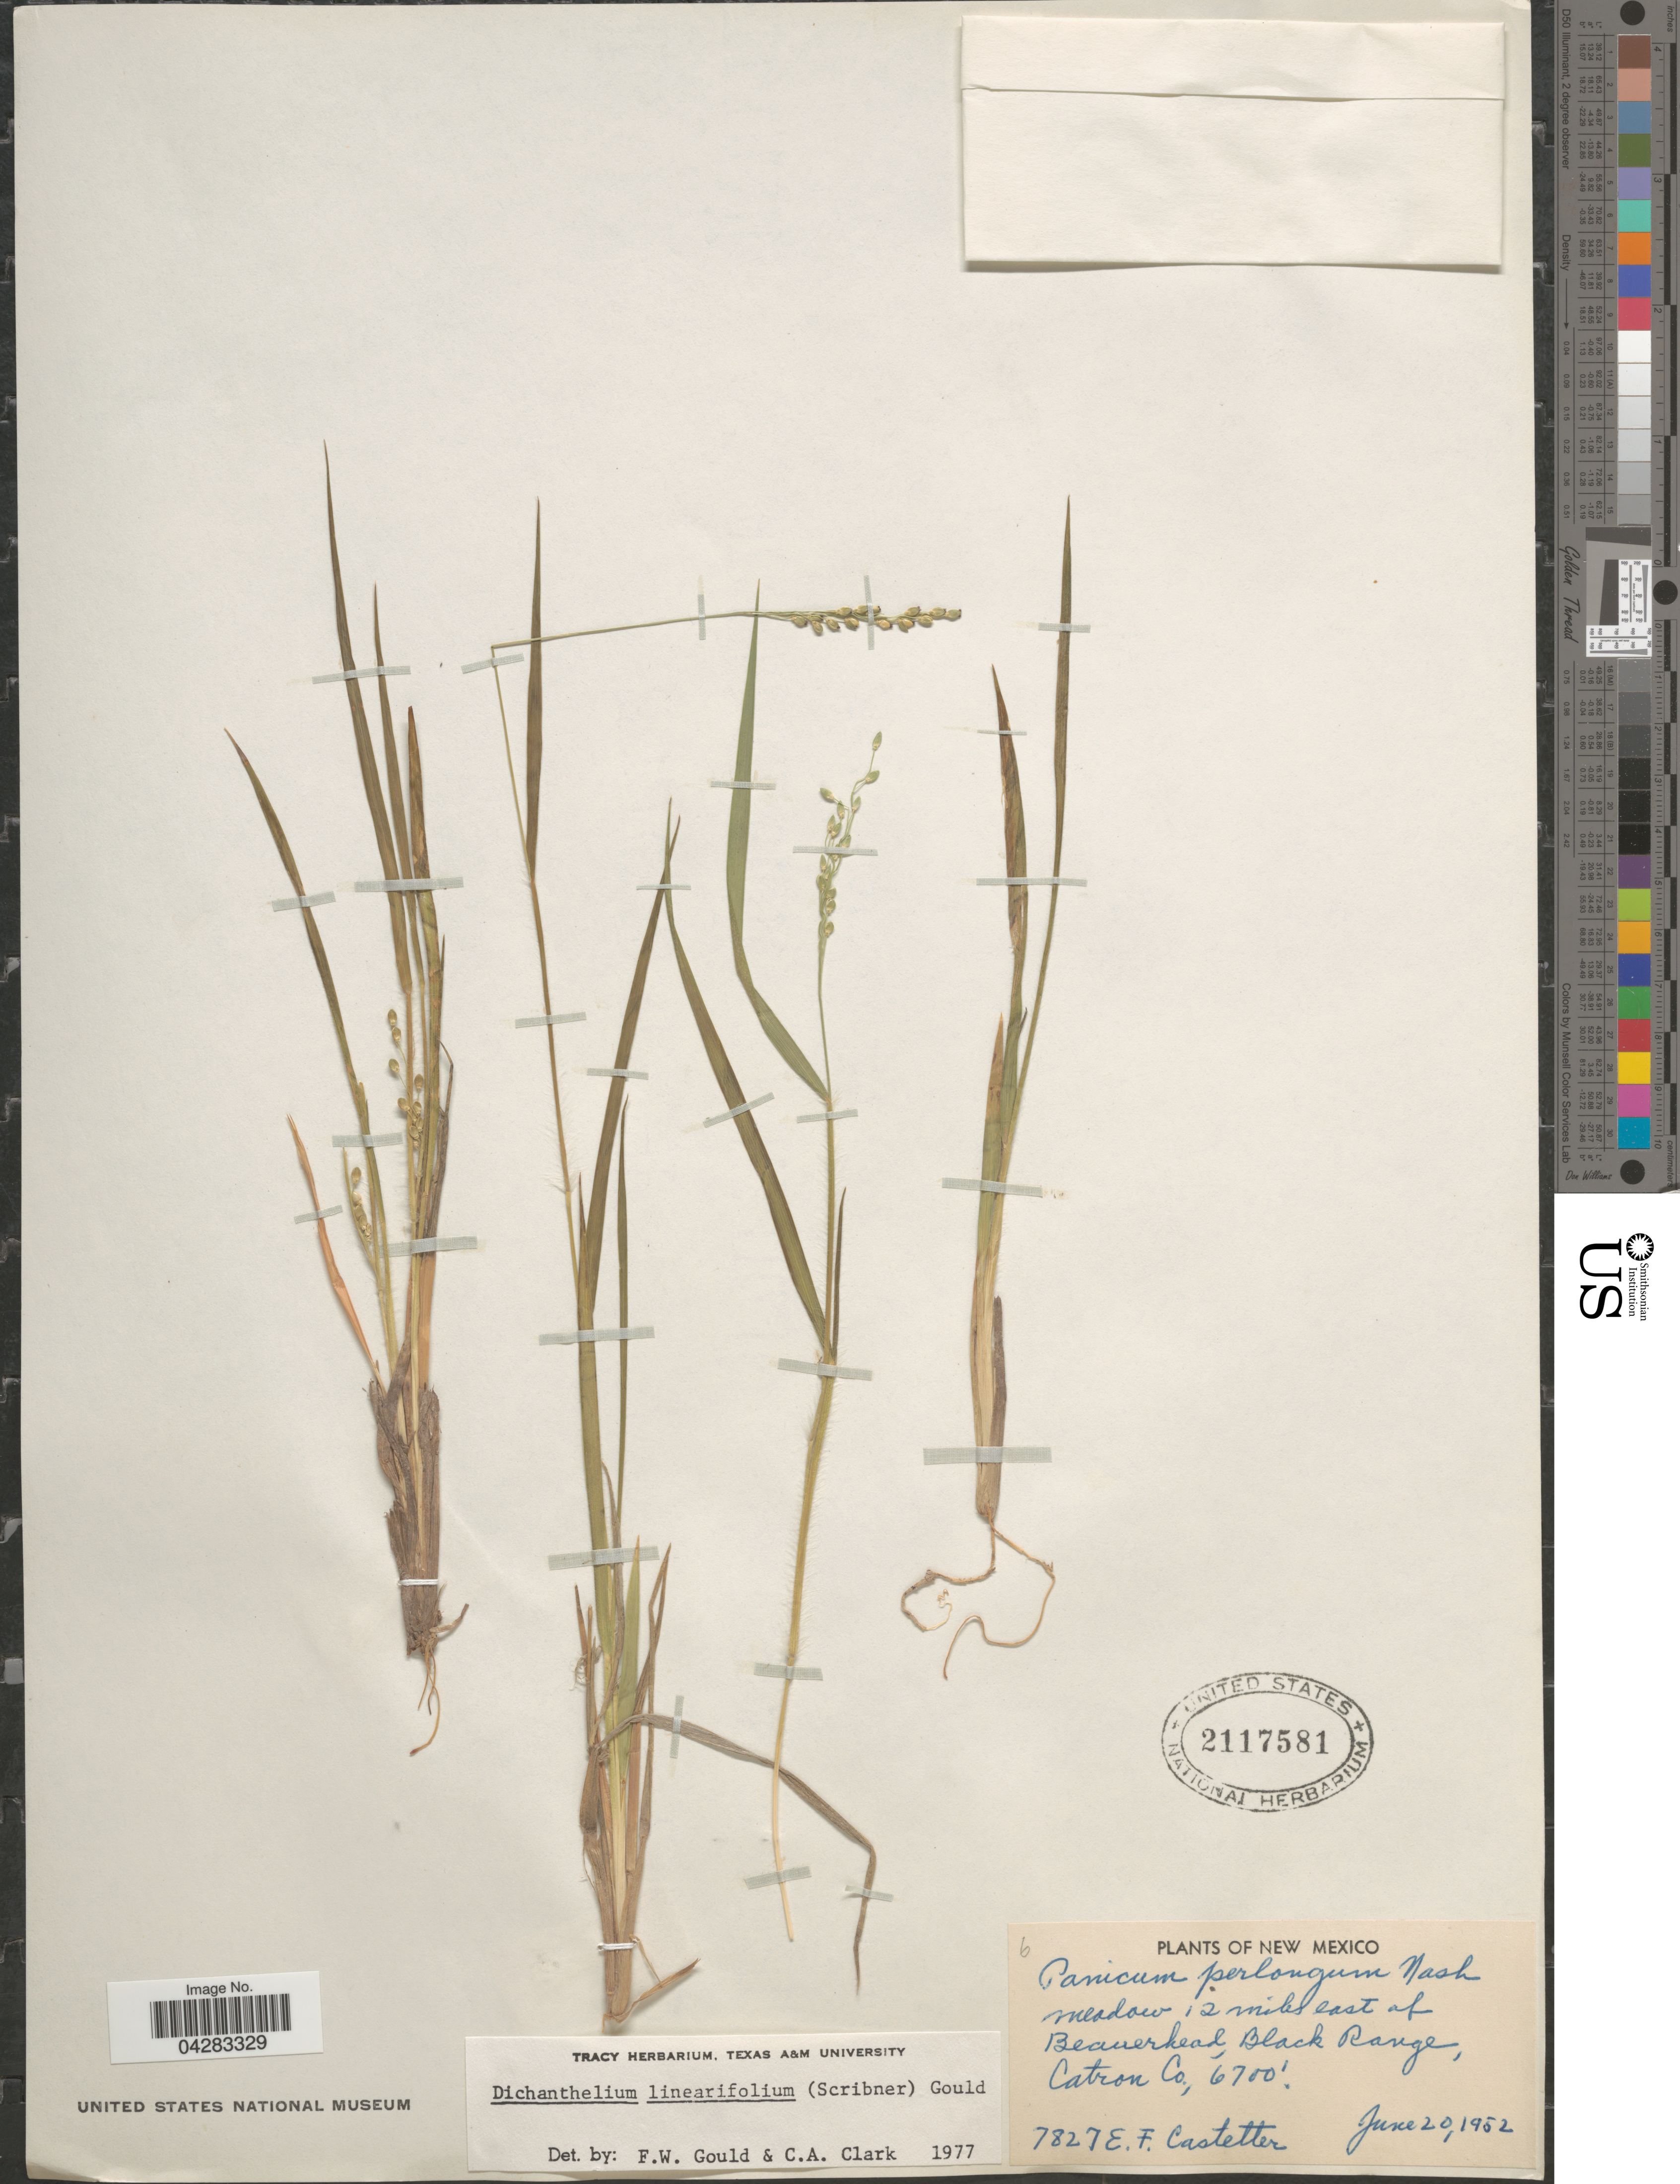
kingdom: Plantae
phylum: Tracheophyta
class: Liliopsida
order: Poales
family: Poaceae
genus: Dichanthelium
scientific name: Dichanthelium linearifolium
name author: (Scribn.) Gould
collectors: E. F. Castetter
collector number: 7827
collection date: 1952-06-20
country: United States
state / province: New Mexico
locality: Meadow 12 miles east of Beaverhead, Black Range, Catron Co.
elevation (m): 2042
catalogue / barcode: US 2117581